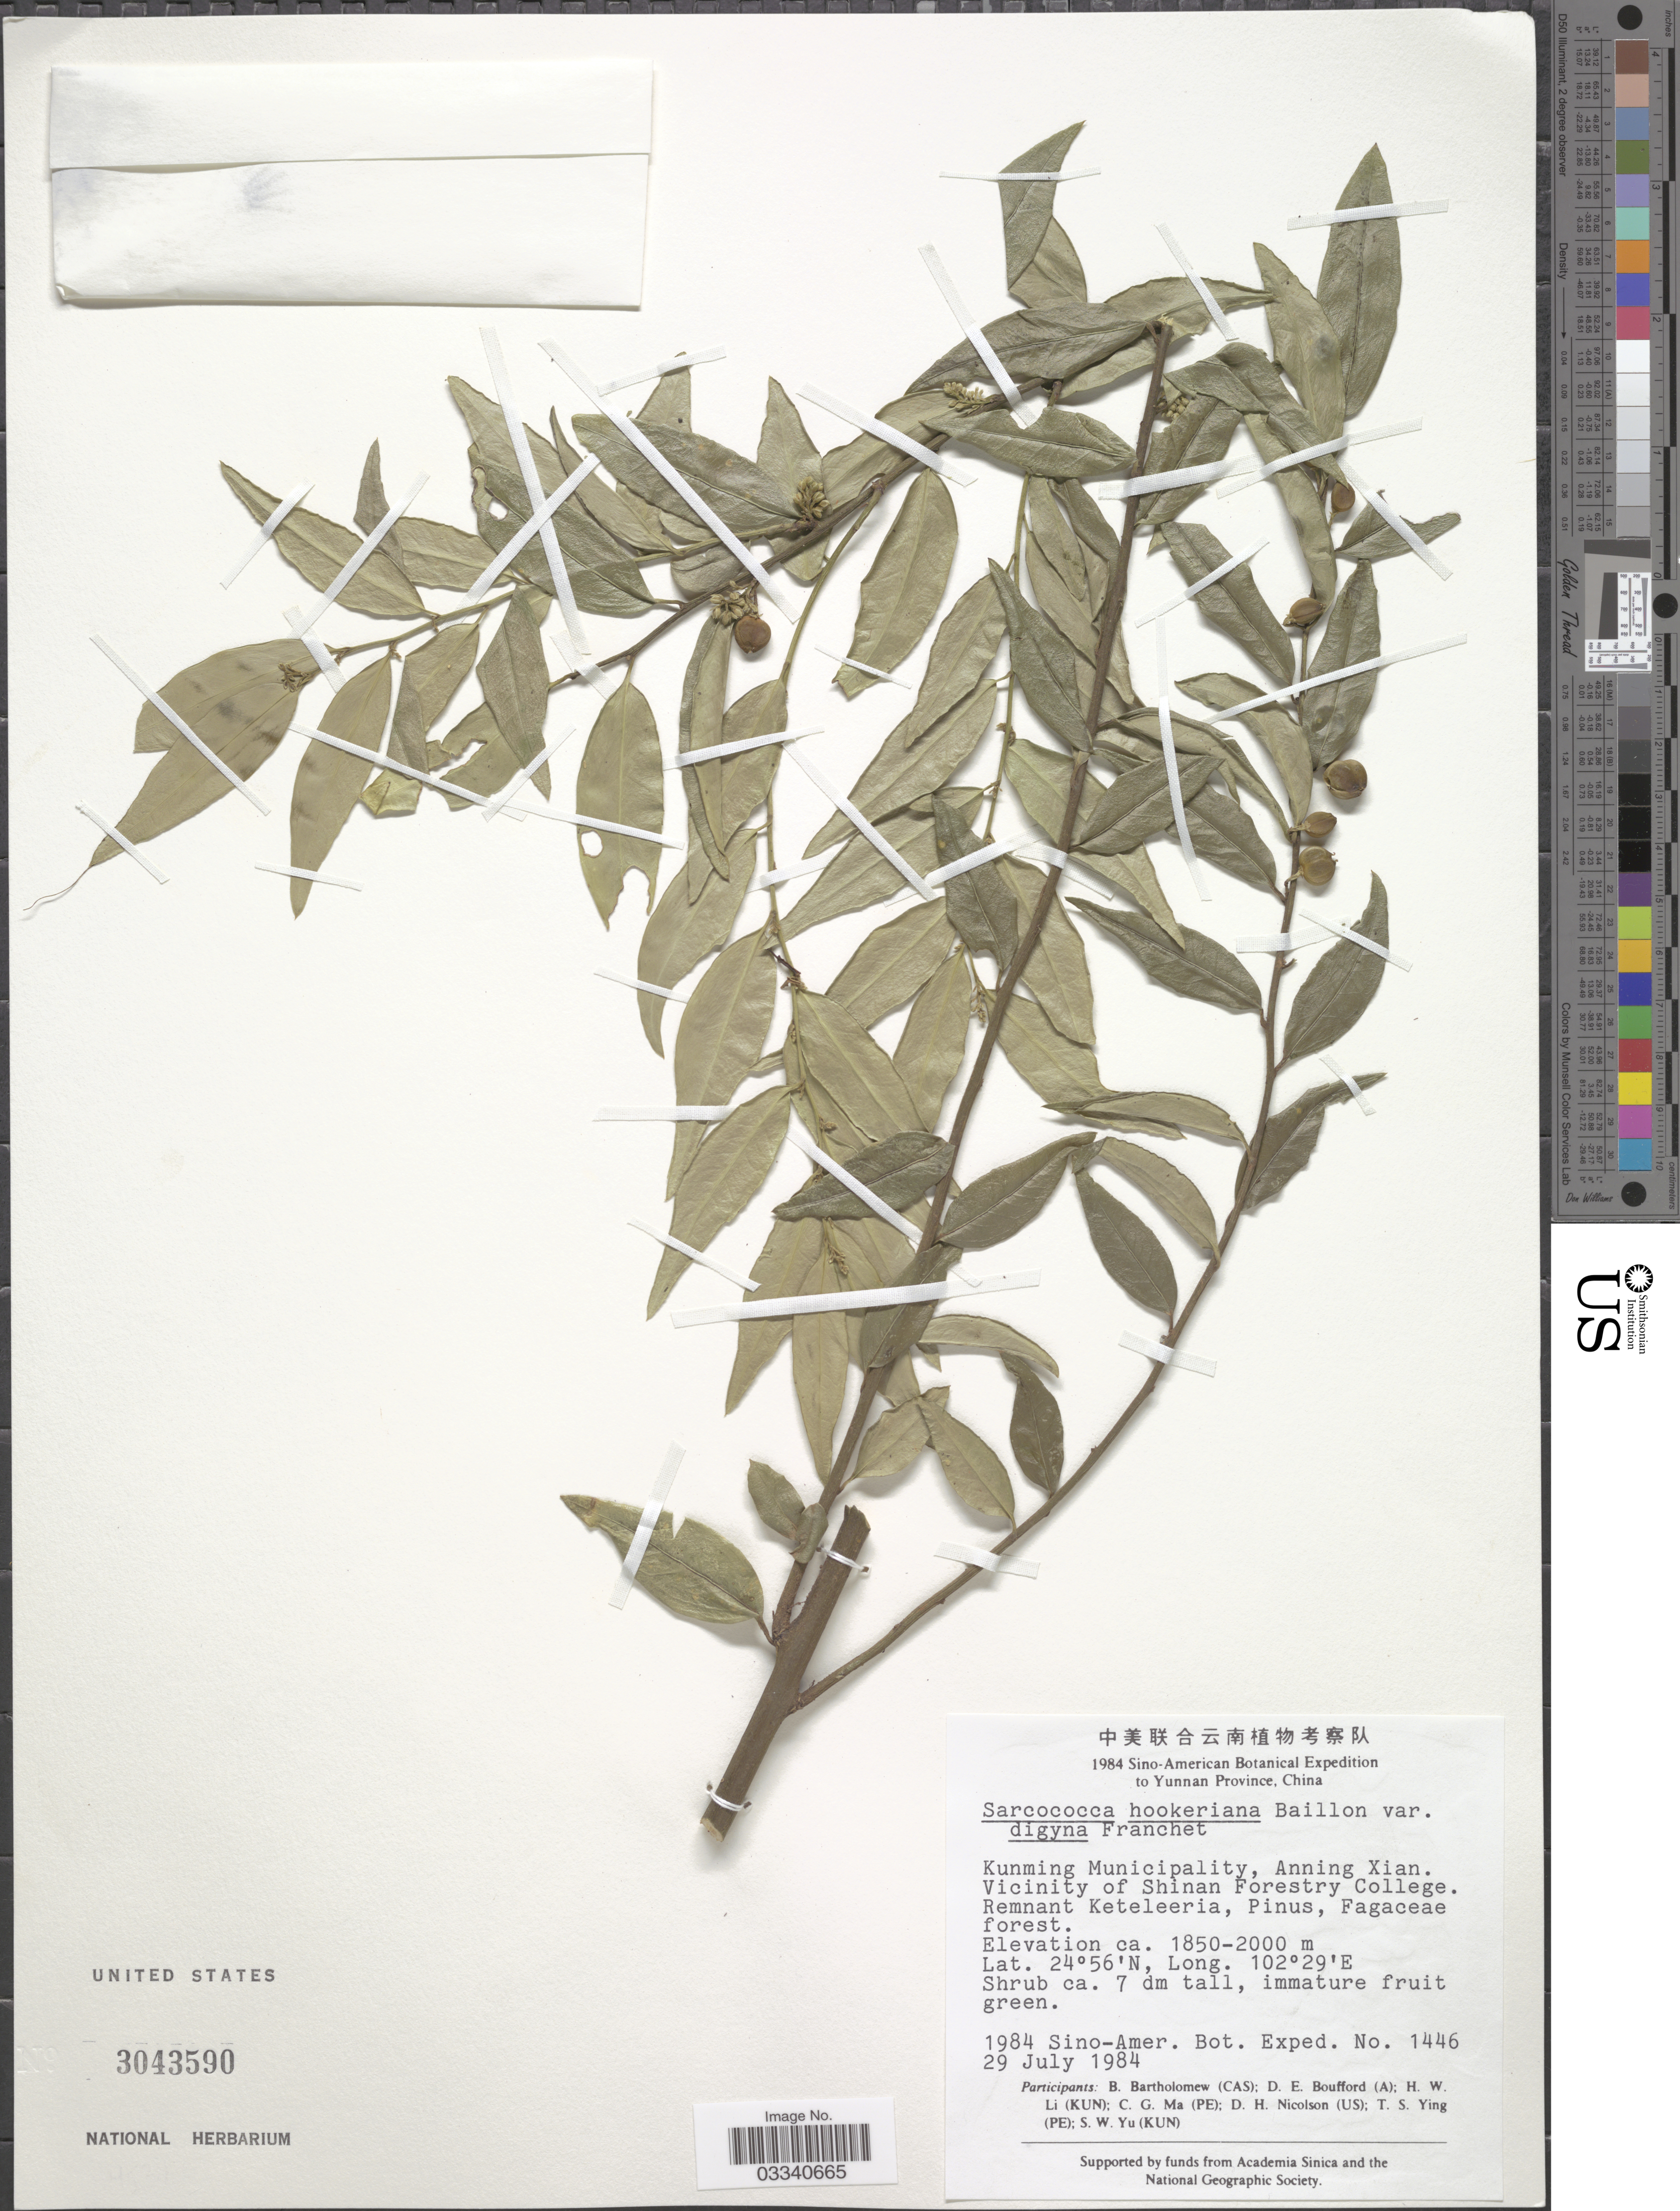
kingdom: Plantae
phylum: Tracheophyta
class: Magnoliopsida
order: Buxales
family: Buxaceae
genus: Sarcococca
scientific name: Sarcococca hookeriana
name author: Baill.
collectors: Sino-Amer. Bot. Exped. 1984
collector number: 1446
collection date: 1984-07-29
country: China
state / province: Yunnan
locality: Kunming Municipality, Anning Xian. Vicinity of Shinan Forestry College.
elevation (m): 1850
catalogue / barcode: US 3043590